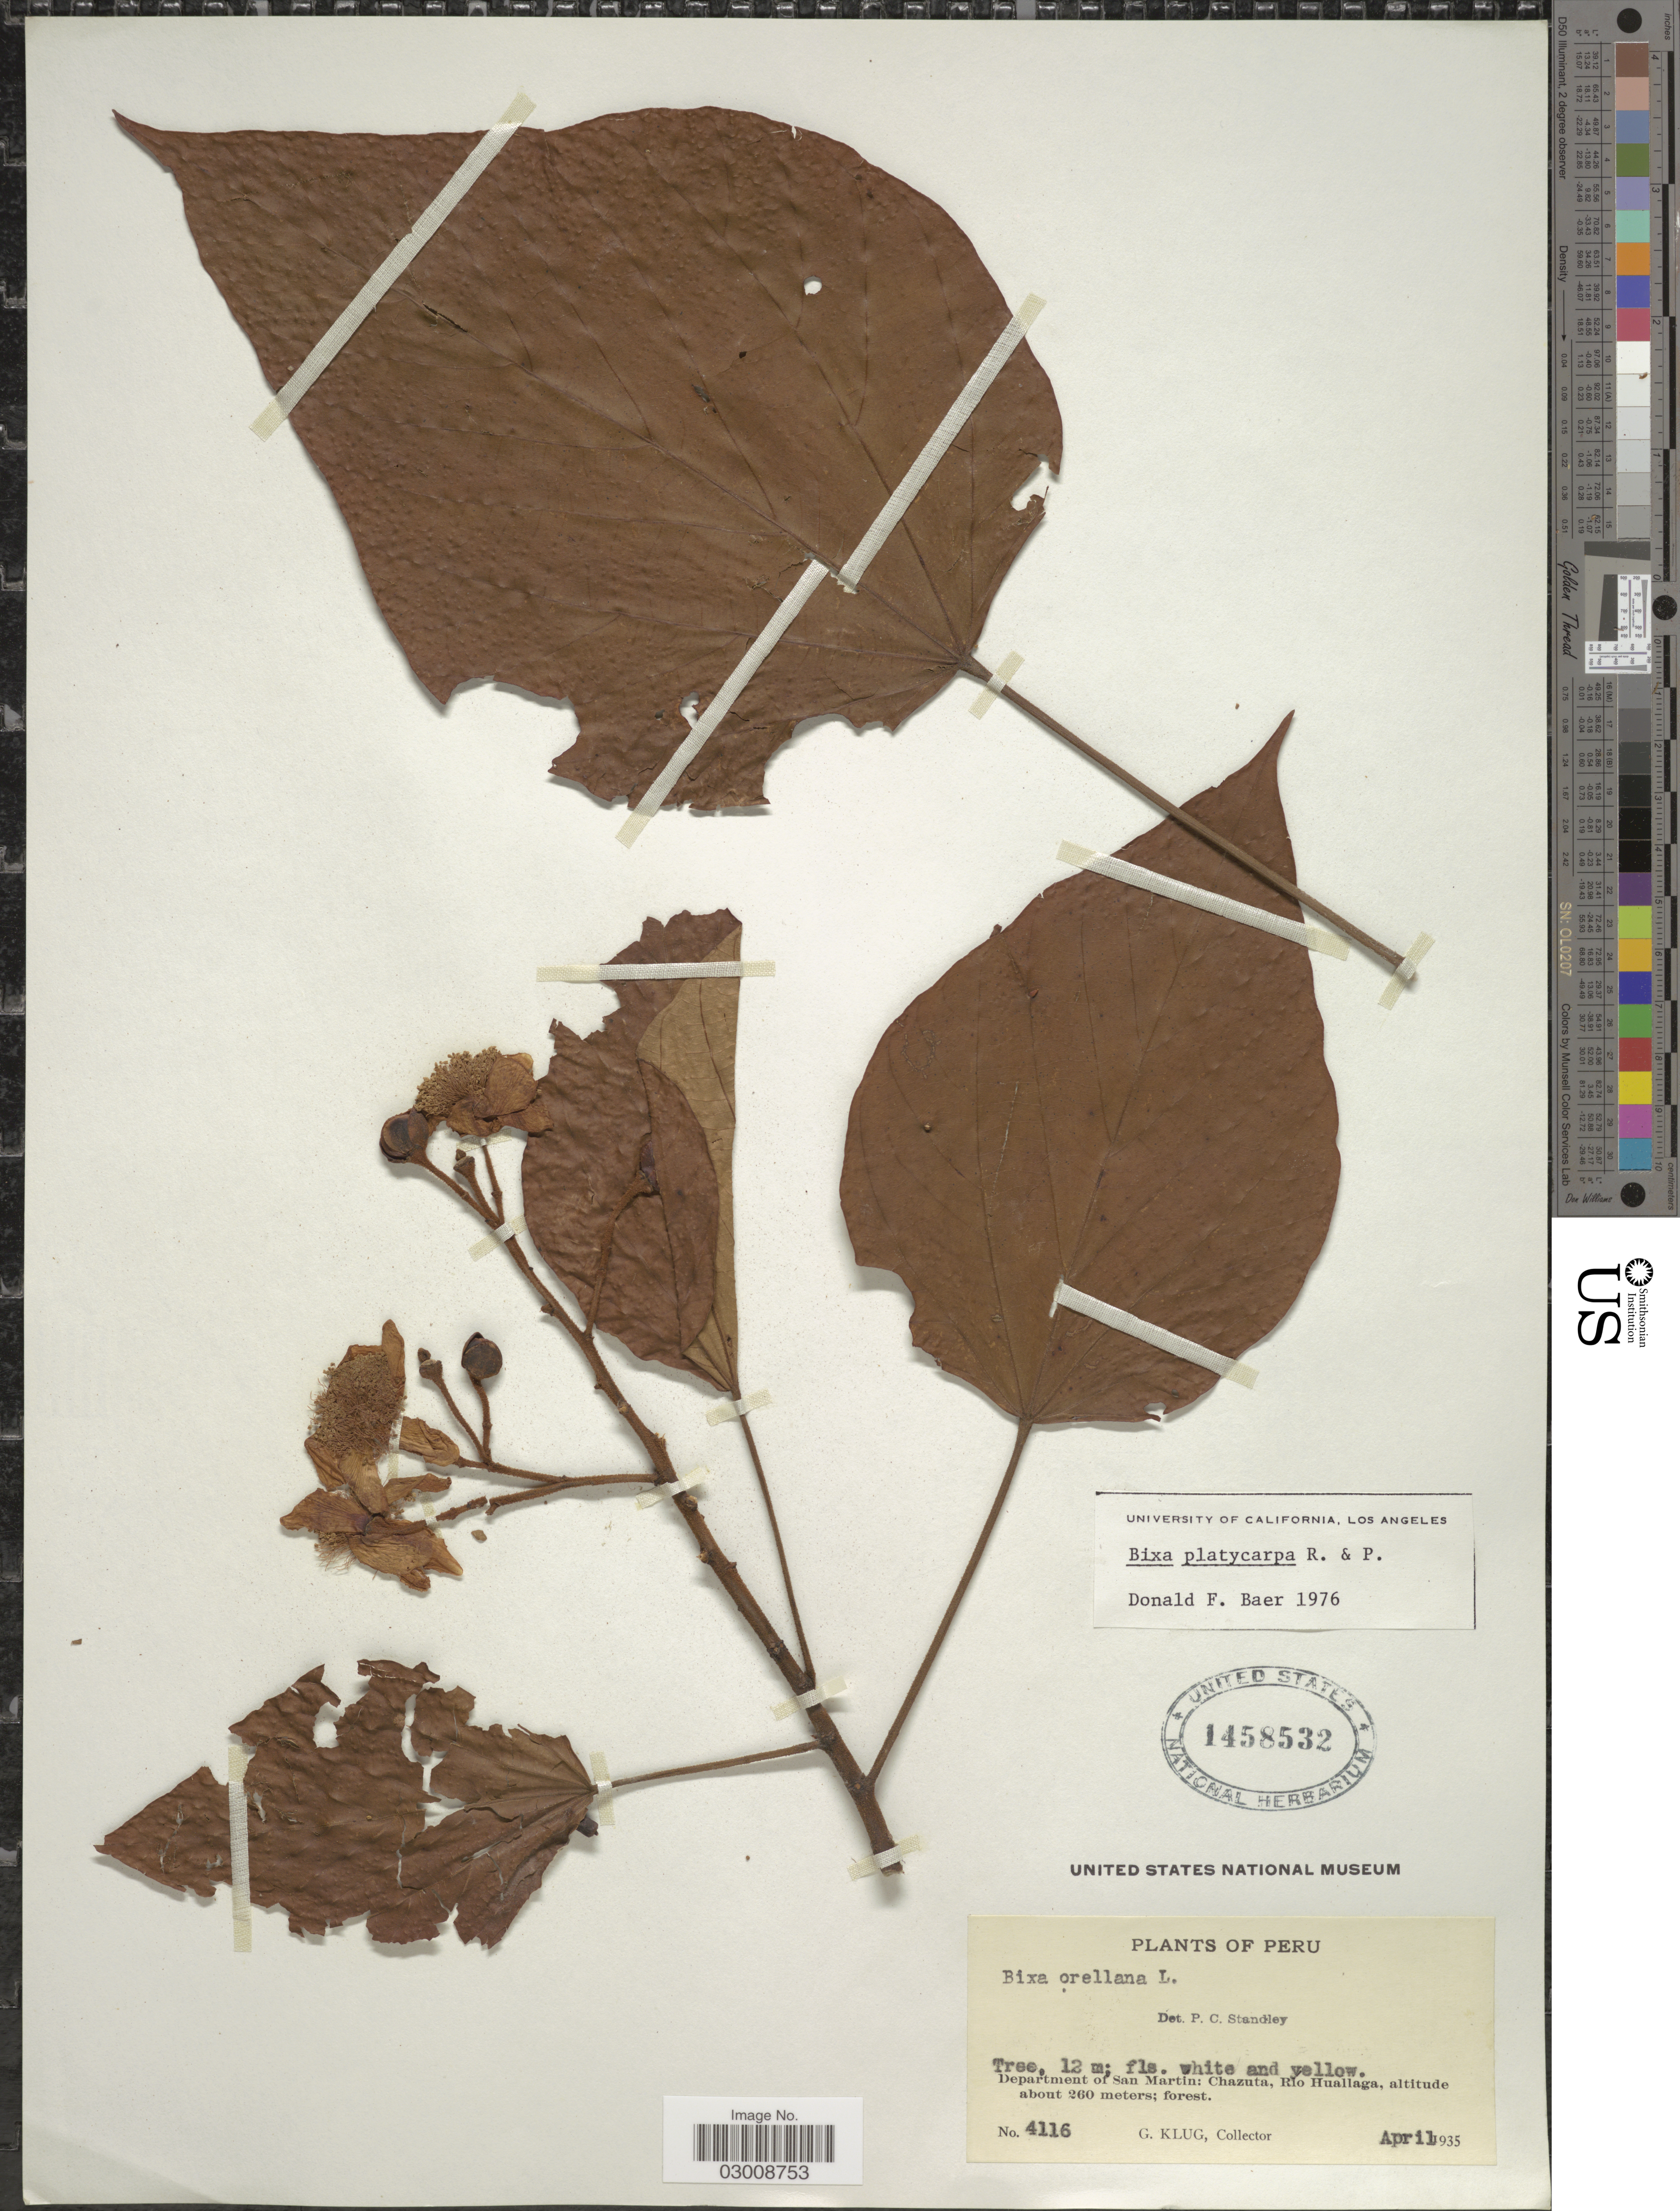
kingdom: Plantae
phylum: Tracheophyta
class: Magnoliopsida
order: Malvales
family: Bixaceae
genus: Bixa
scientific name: Bixa platycarpa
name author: Ruiz & Pav.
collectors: G. Klug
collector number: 4116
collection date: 1935-04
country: Peru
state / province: San Martín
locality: Department of San Martin: Chazuta, Río Huallaga.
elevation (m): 260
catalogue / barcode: US 1458532